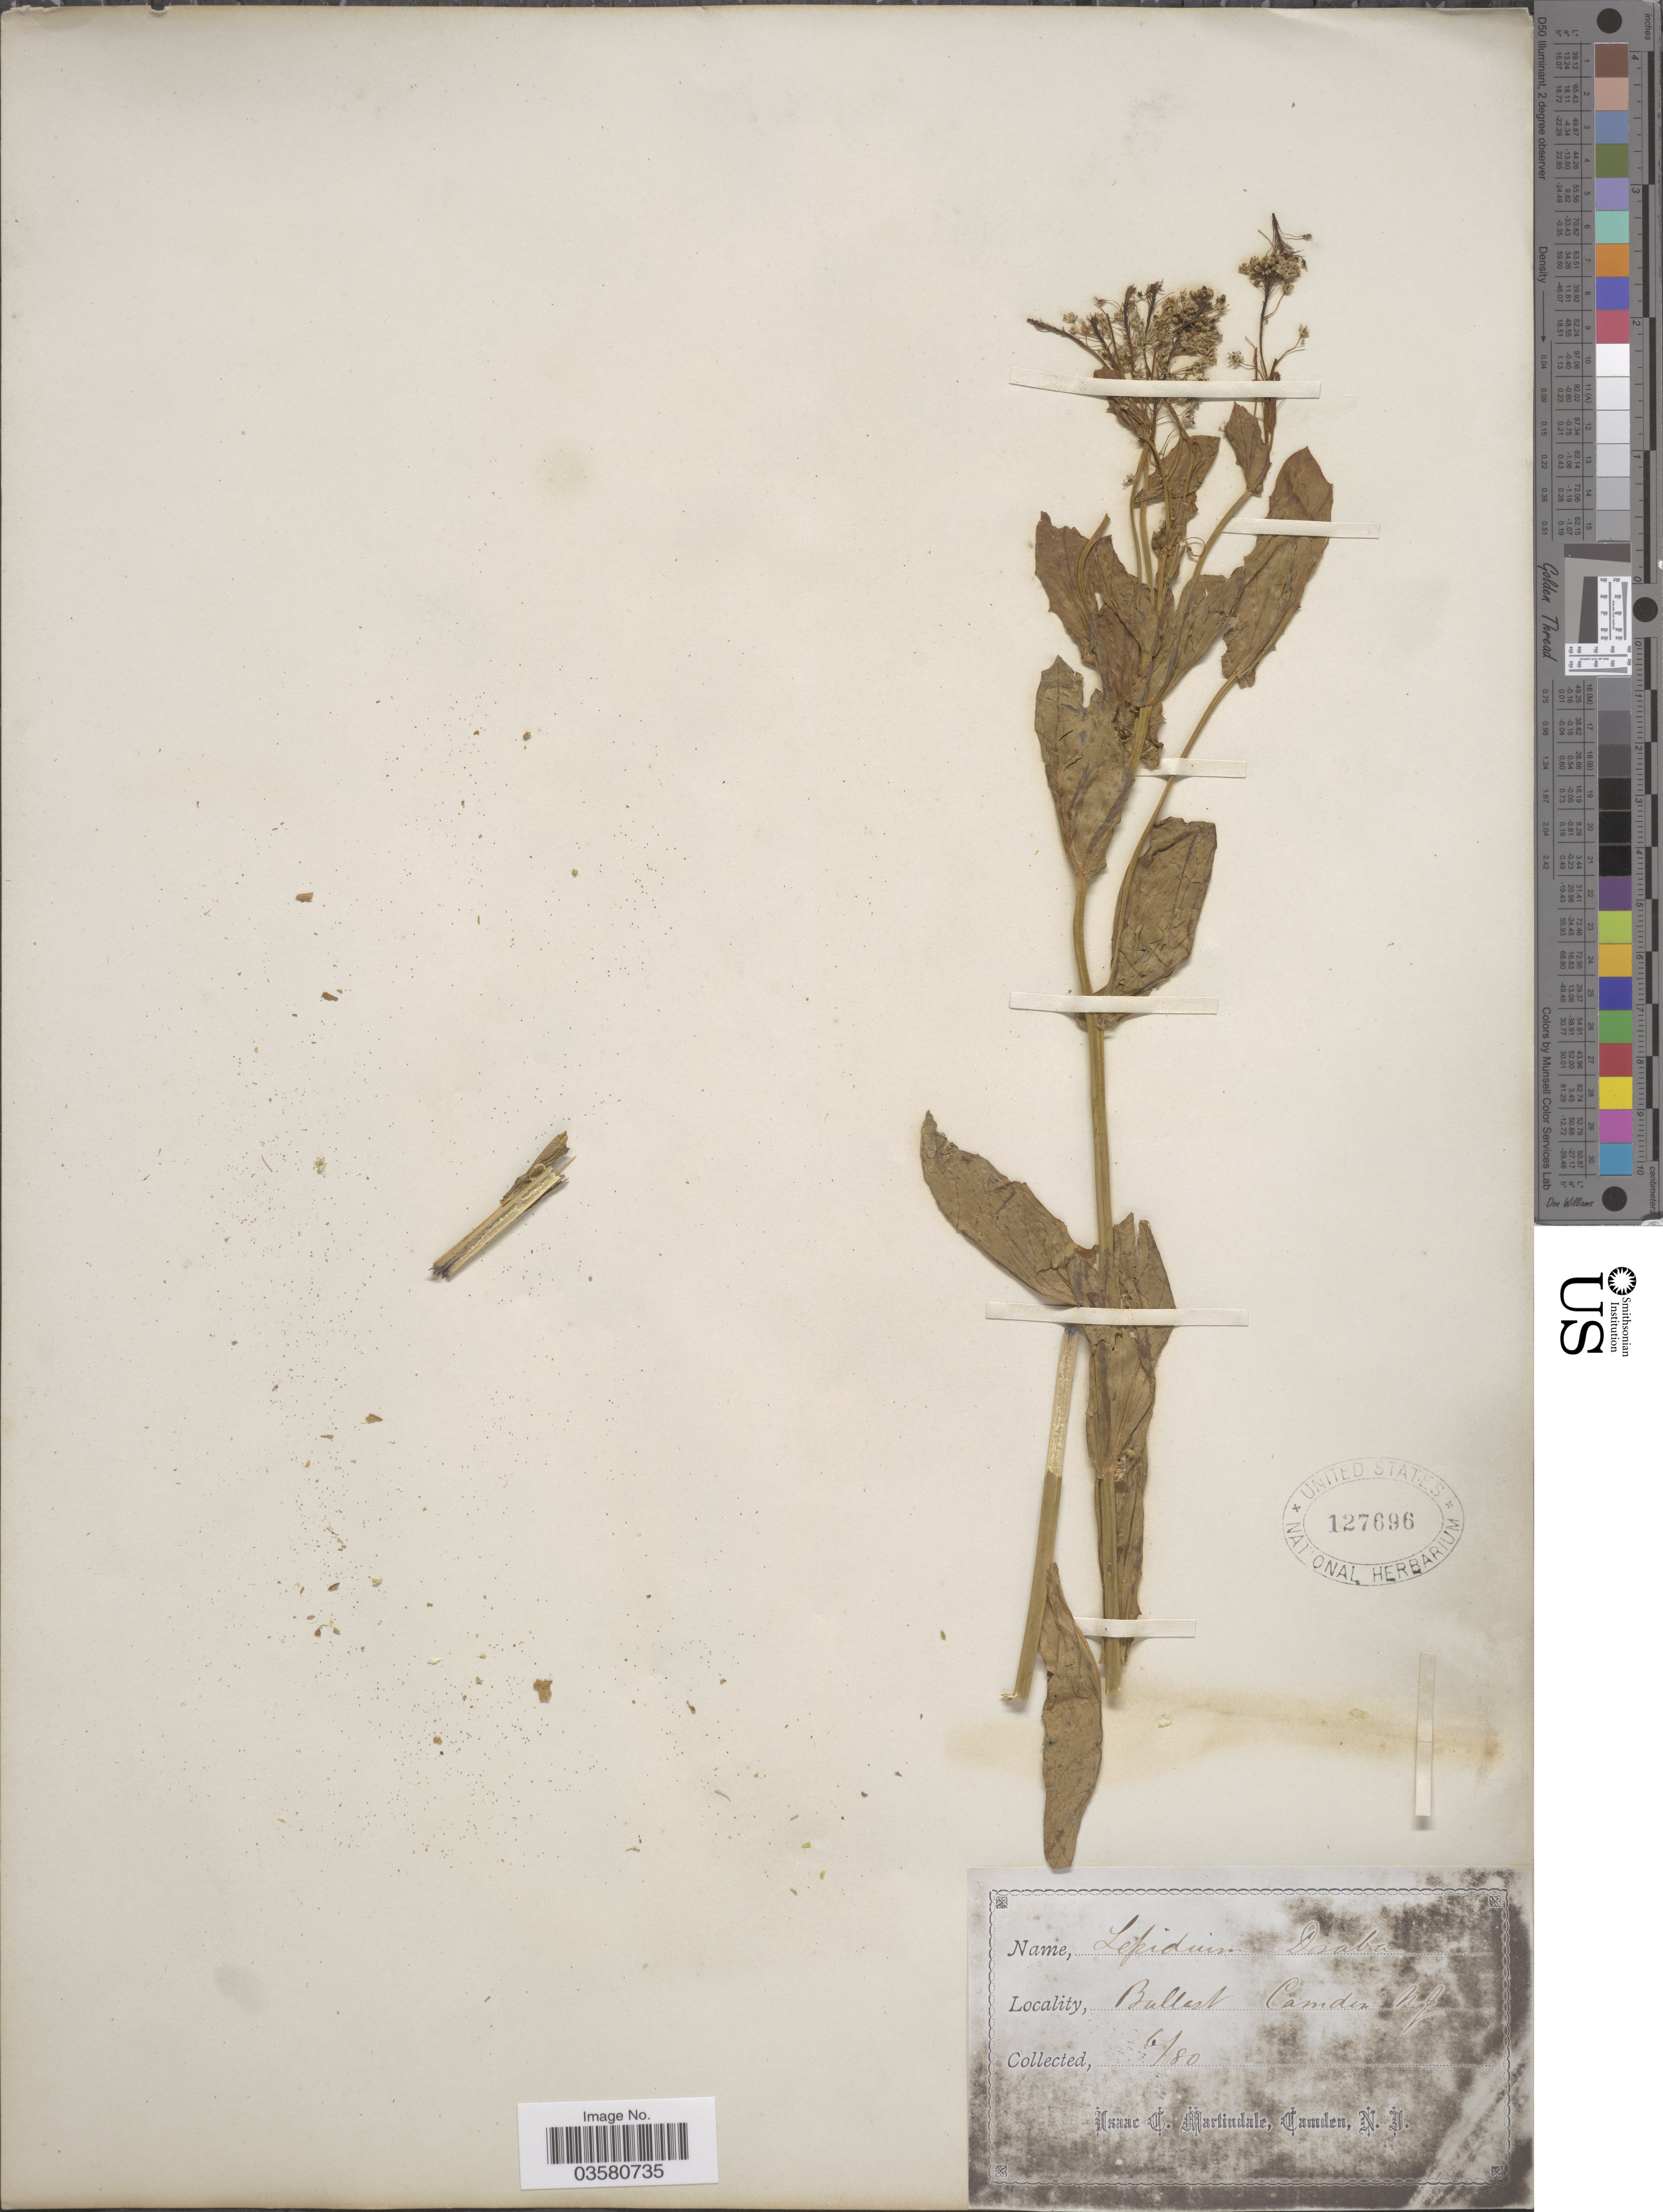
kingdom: Plantae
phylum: Tracheophyta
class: Magnoliopsida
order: Brassicales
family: Brassicaceae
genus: Lepidium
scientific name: Lepidium draba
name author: L.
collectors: I. C. Martindale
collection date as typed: Transcribed d/m/y: /6/80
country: United States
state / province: New Jersey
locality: Ballast Camden.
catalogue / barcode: US 127696